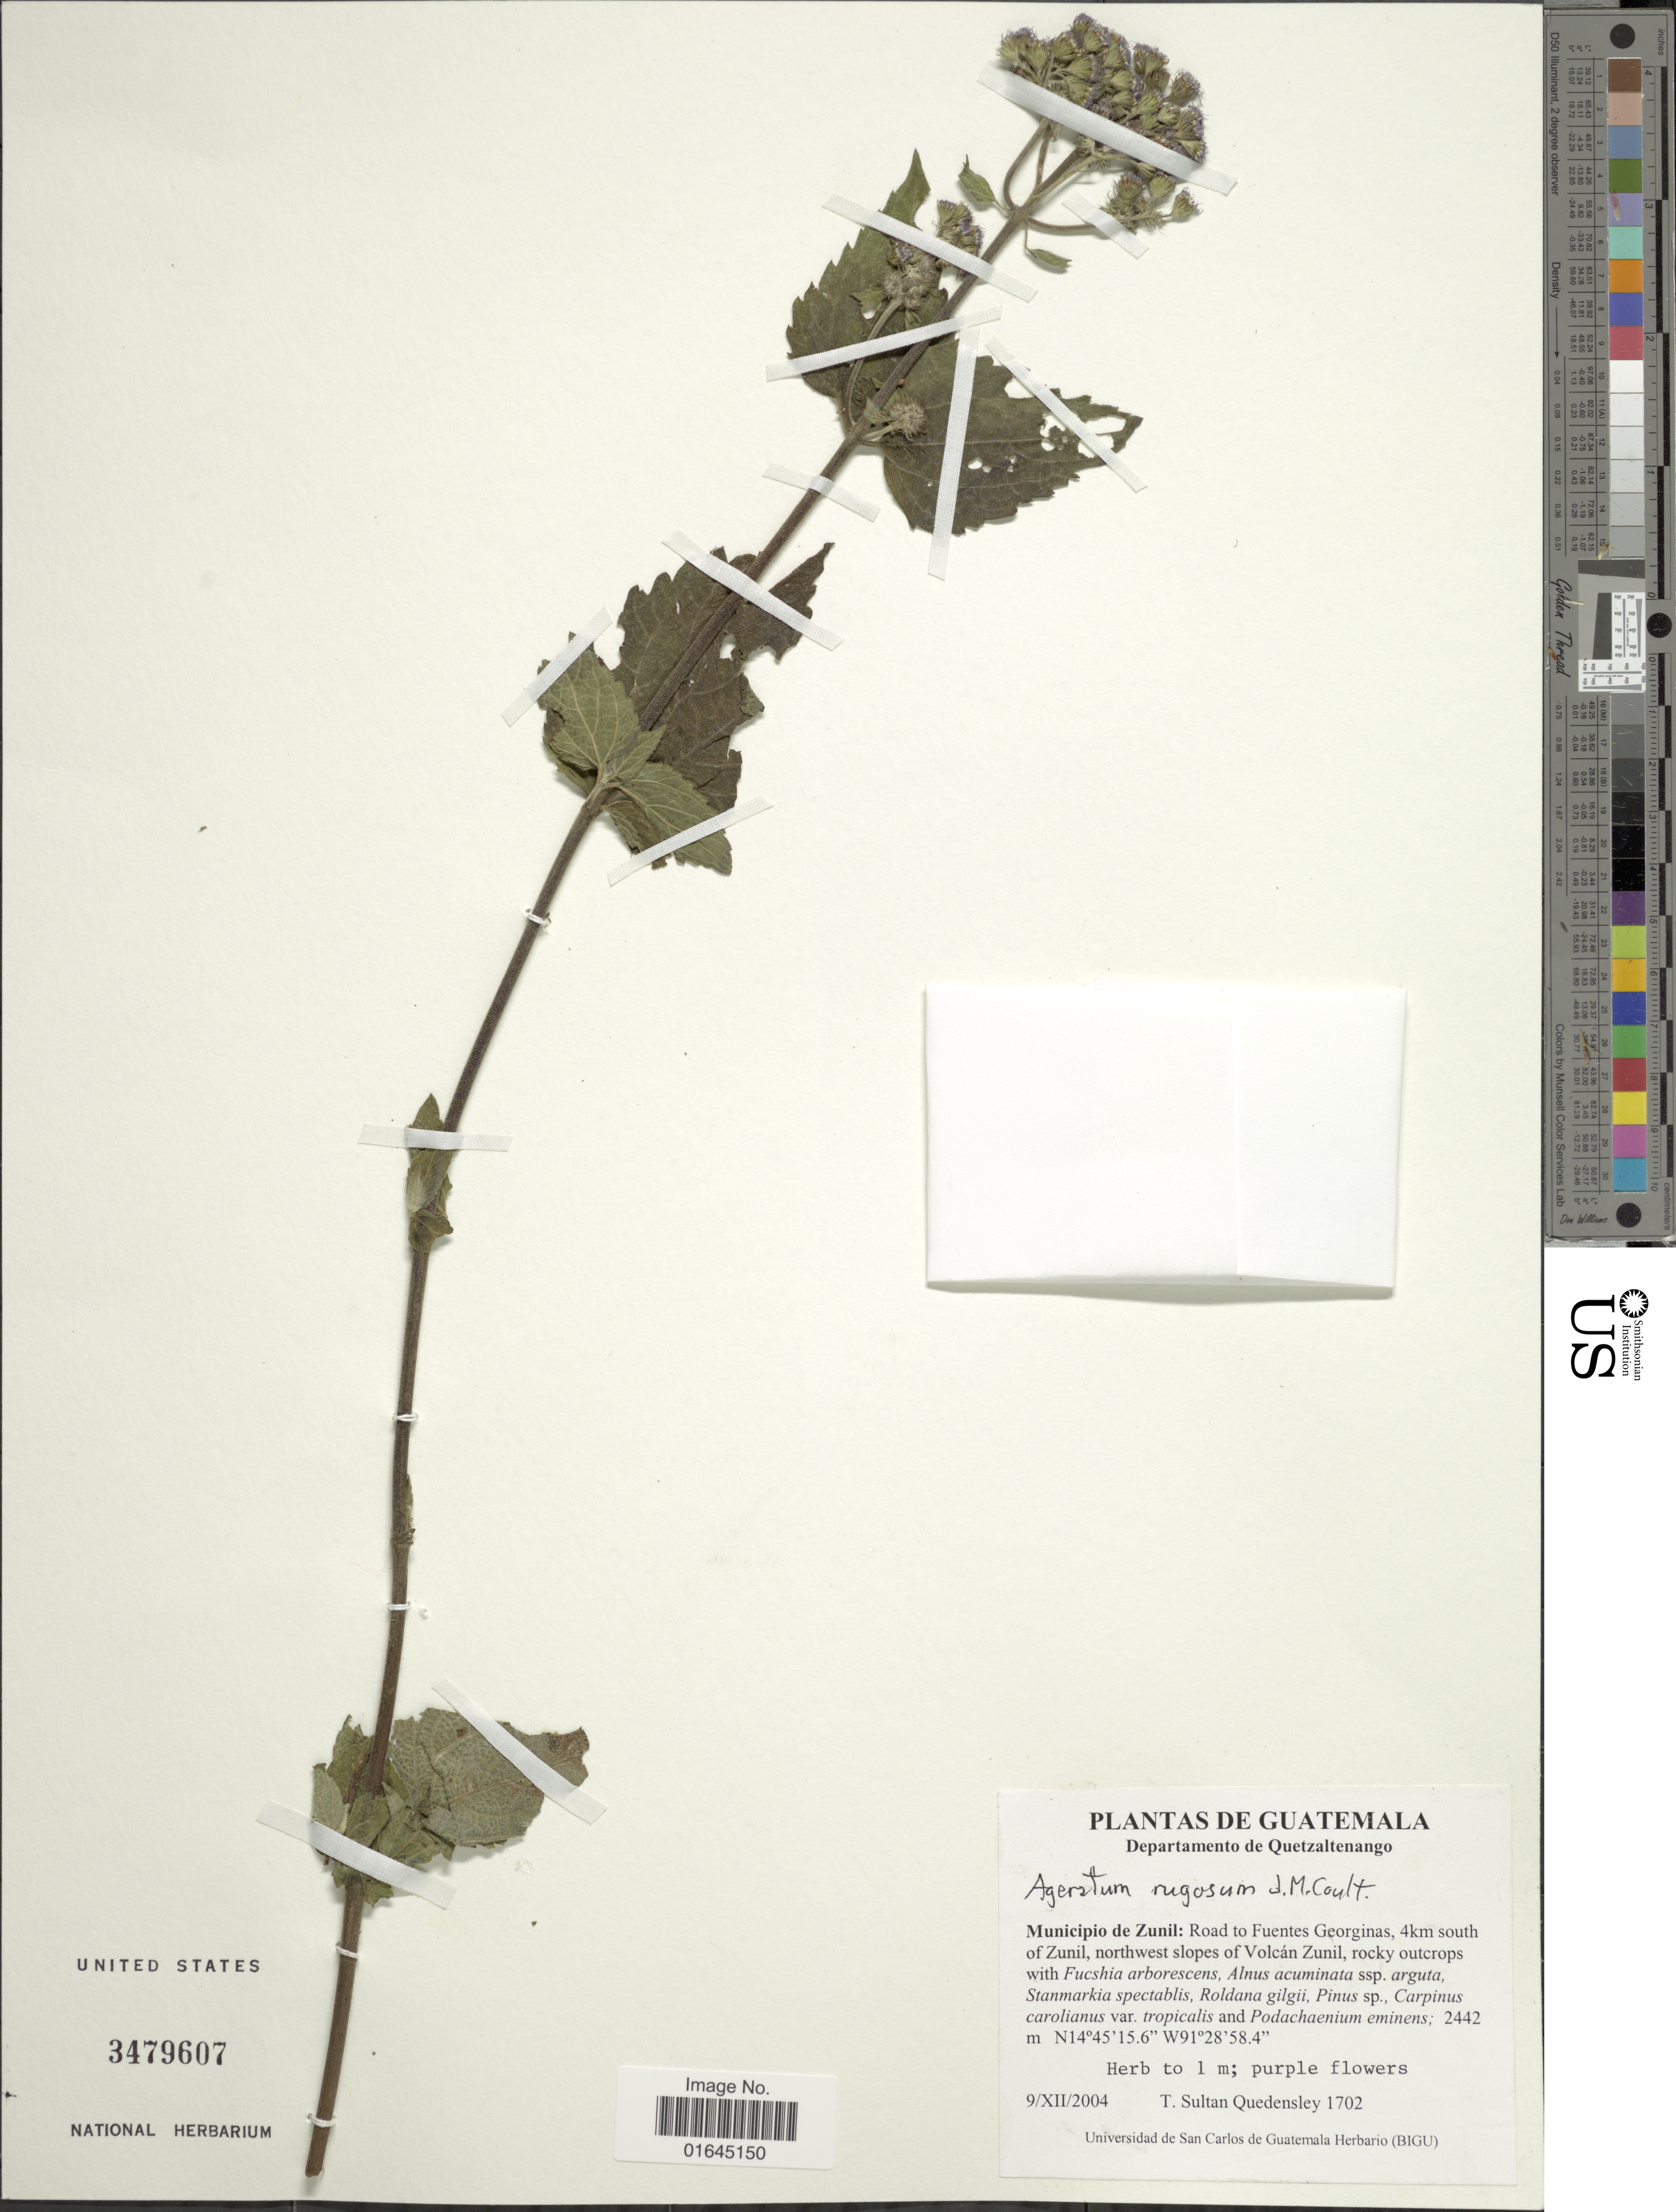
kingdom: Plantae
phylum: Tracheophyta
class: Magnoliopsida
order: Asterales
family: Asteraceae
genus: Ageratum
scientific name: Ageratum rugosum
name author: J.M. Coult.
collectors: T. S. Quedensley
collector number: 1702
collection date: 2004-07-09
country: Guatemala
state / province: Quetzaltenango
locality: Departamento de Quezaltenango, Municipio de Zunil: Road to Fuentes Georginas, 4 km south of Zunil, northwest slopes of Volcán Zunil.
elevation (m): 2442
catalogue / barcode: US 3479607